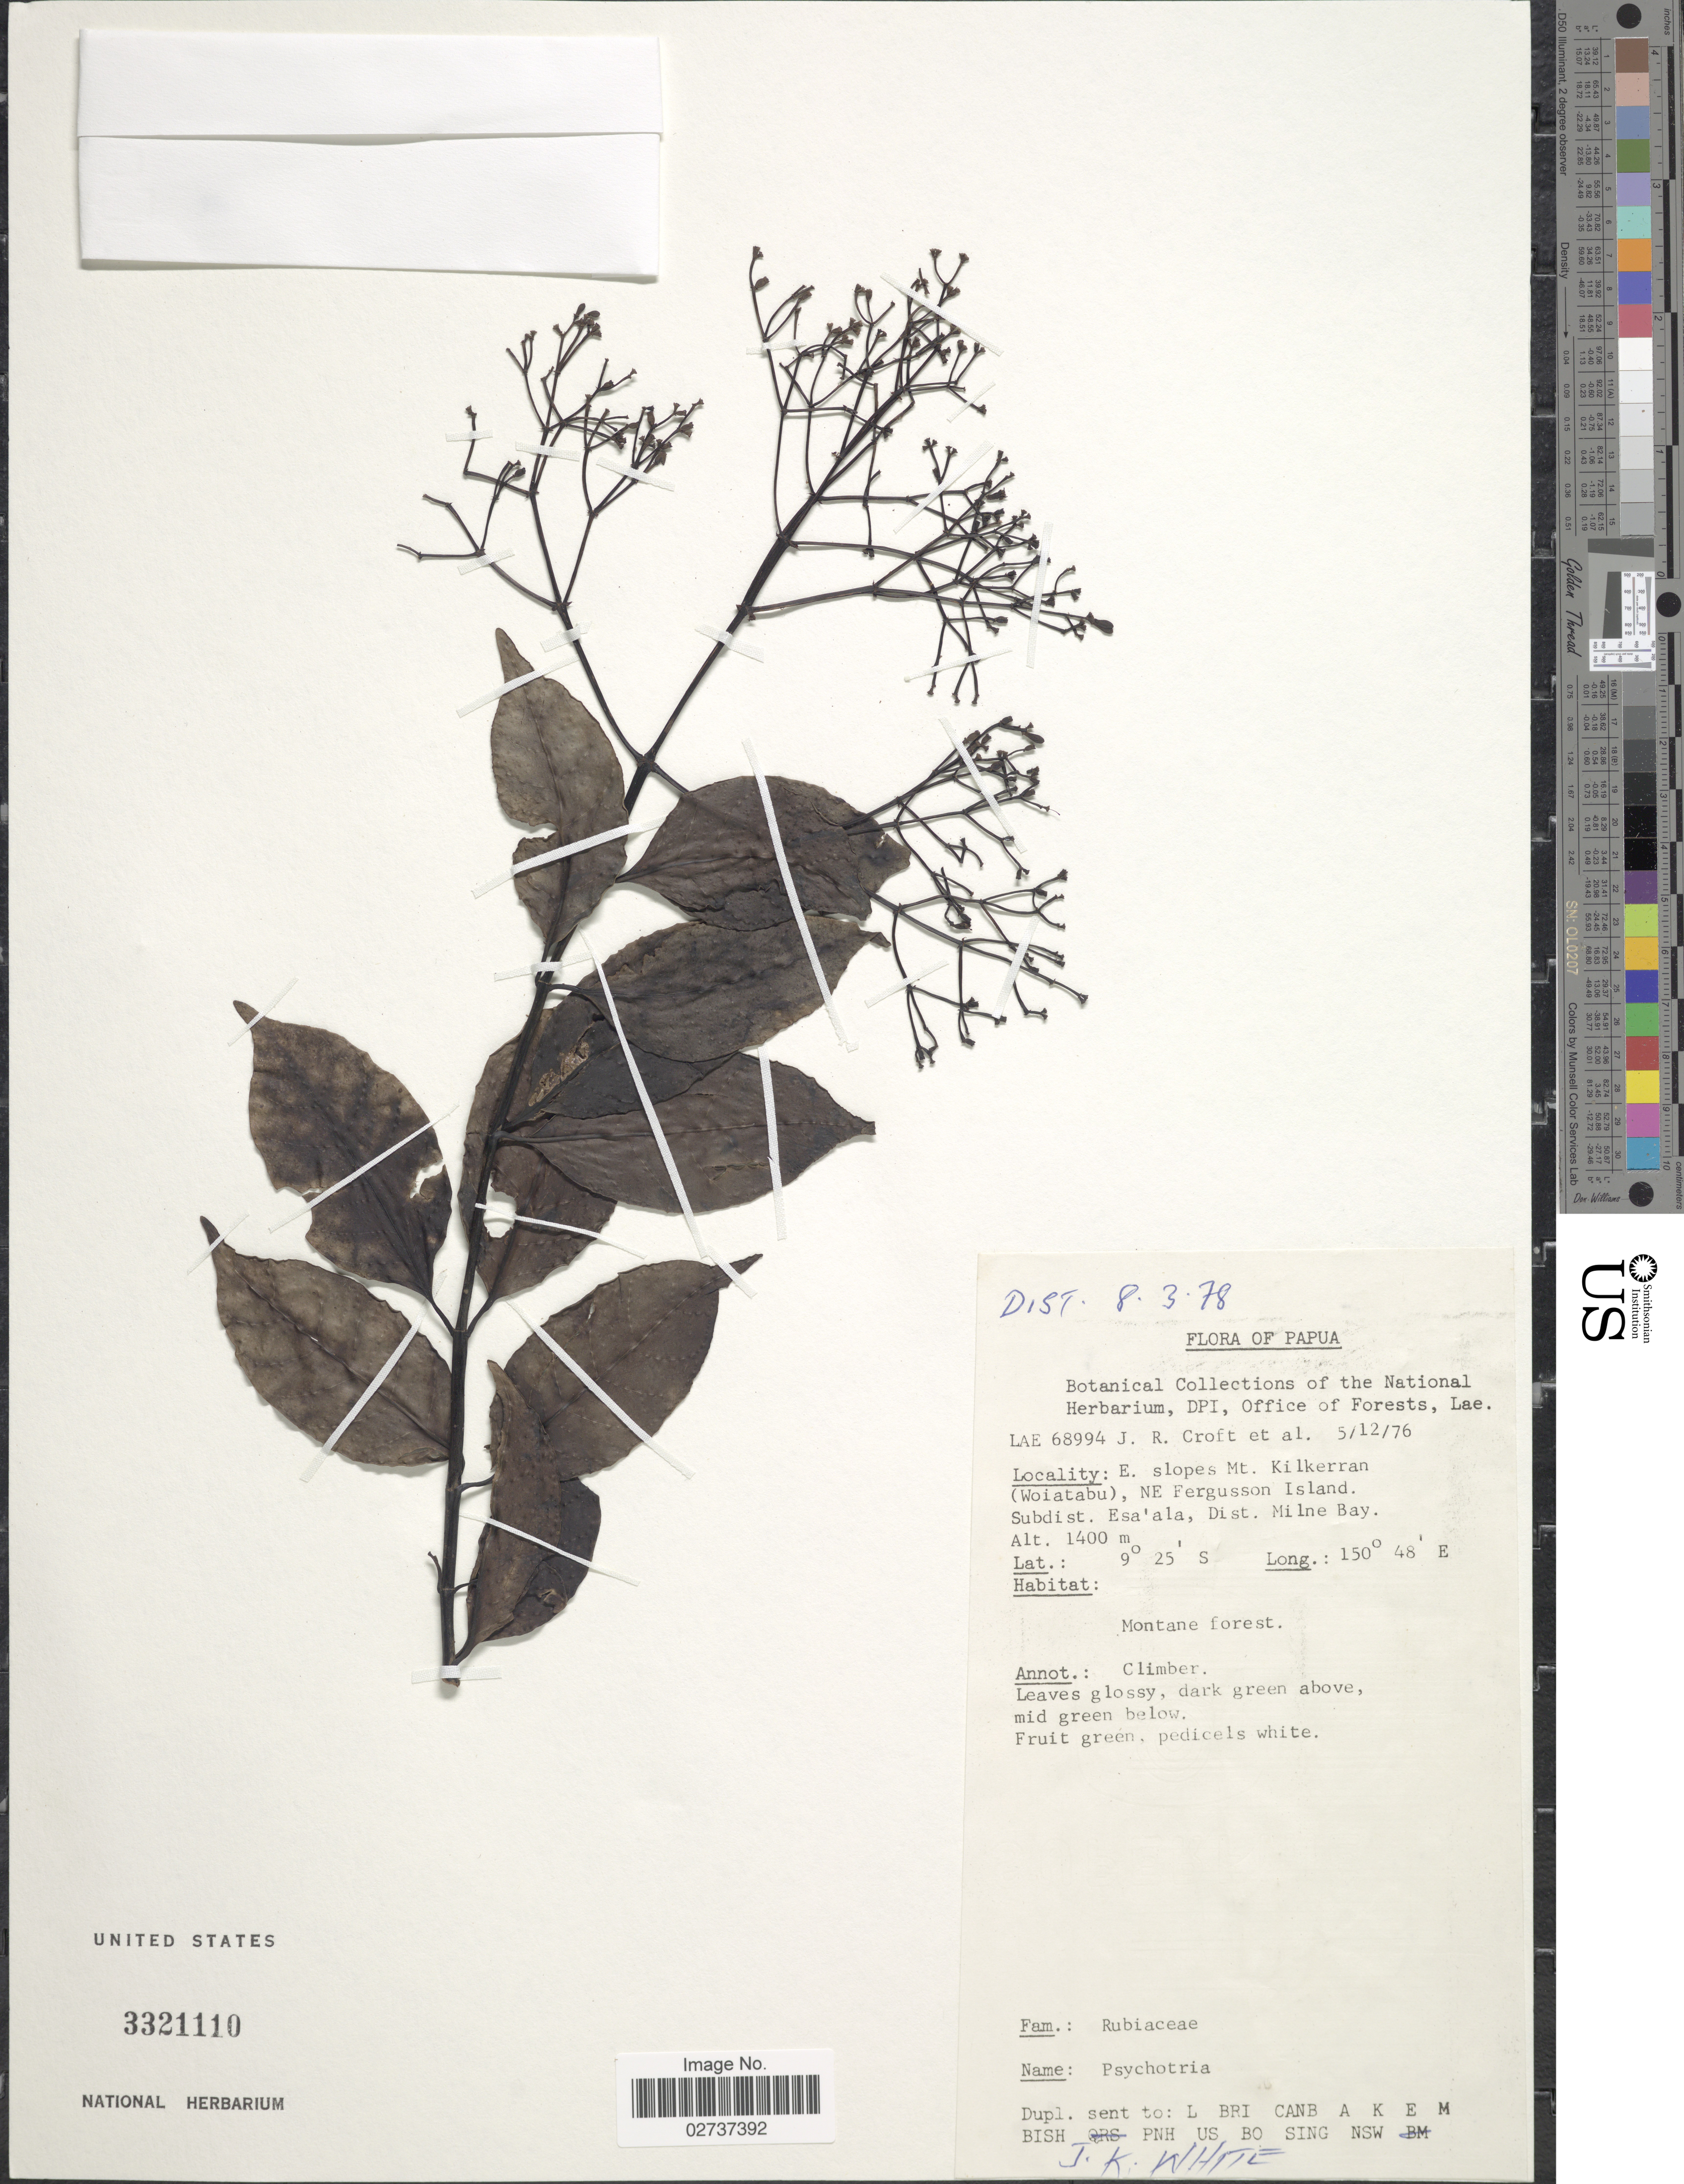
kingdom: Plantae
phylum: Tracheophyta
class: Magnoliopsida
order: Gentianales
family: Rubiaceae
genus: Psychotria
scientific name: Psychotria sp.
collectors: J. R. Croft & et al.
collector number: LAE 68994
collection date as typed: Transcribed d/m/y: 5/12/76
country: Papua New Guinea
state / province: Milne Bay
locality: Papua. E. slopes Mt. Kilkerran (Woiatabu), NE Fergusson Island. Subdist. Esa'ala, Dist. Milne Bay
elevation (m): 1400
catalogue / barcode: US 3321110